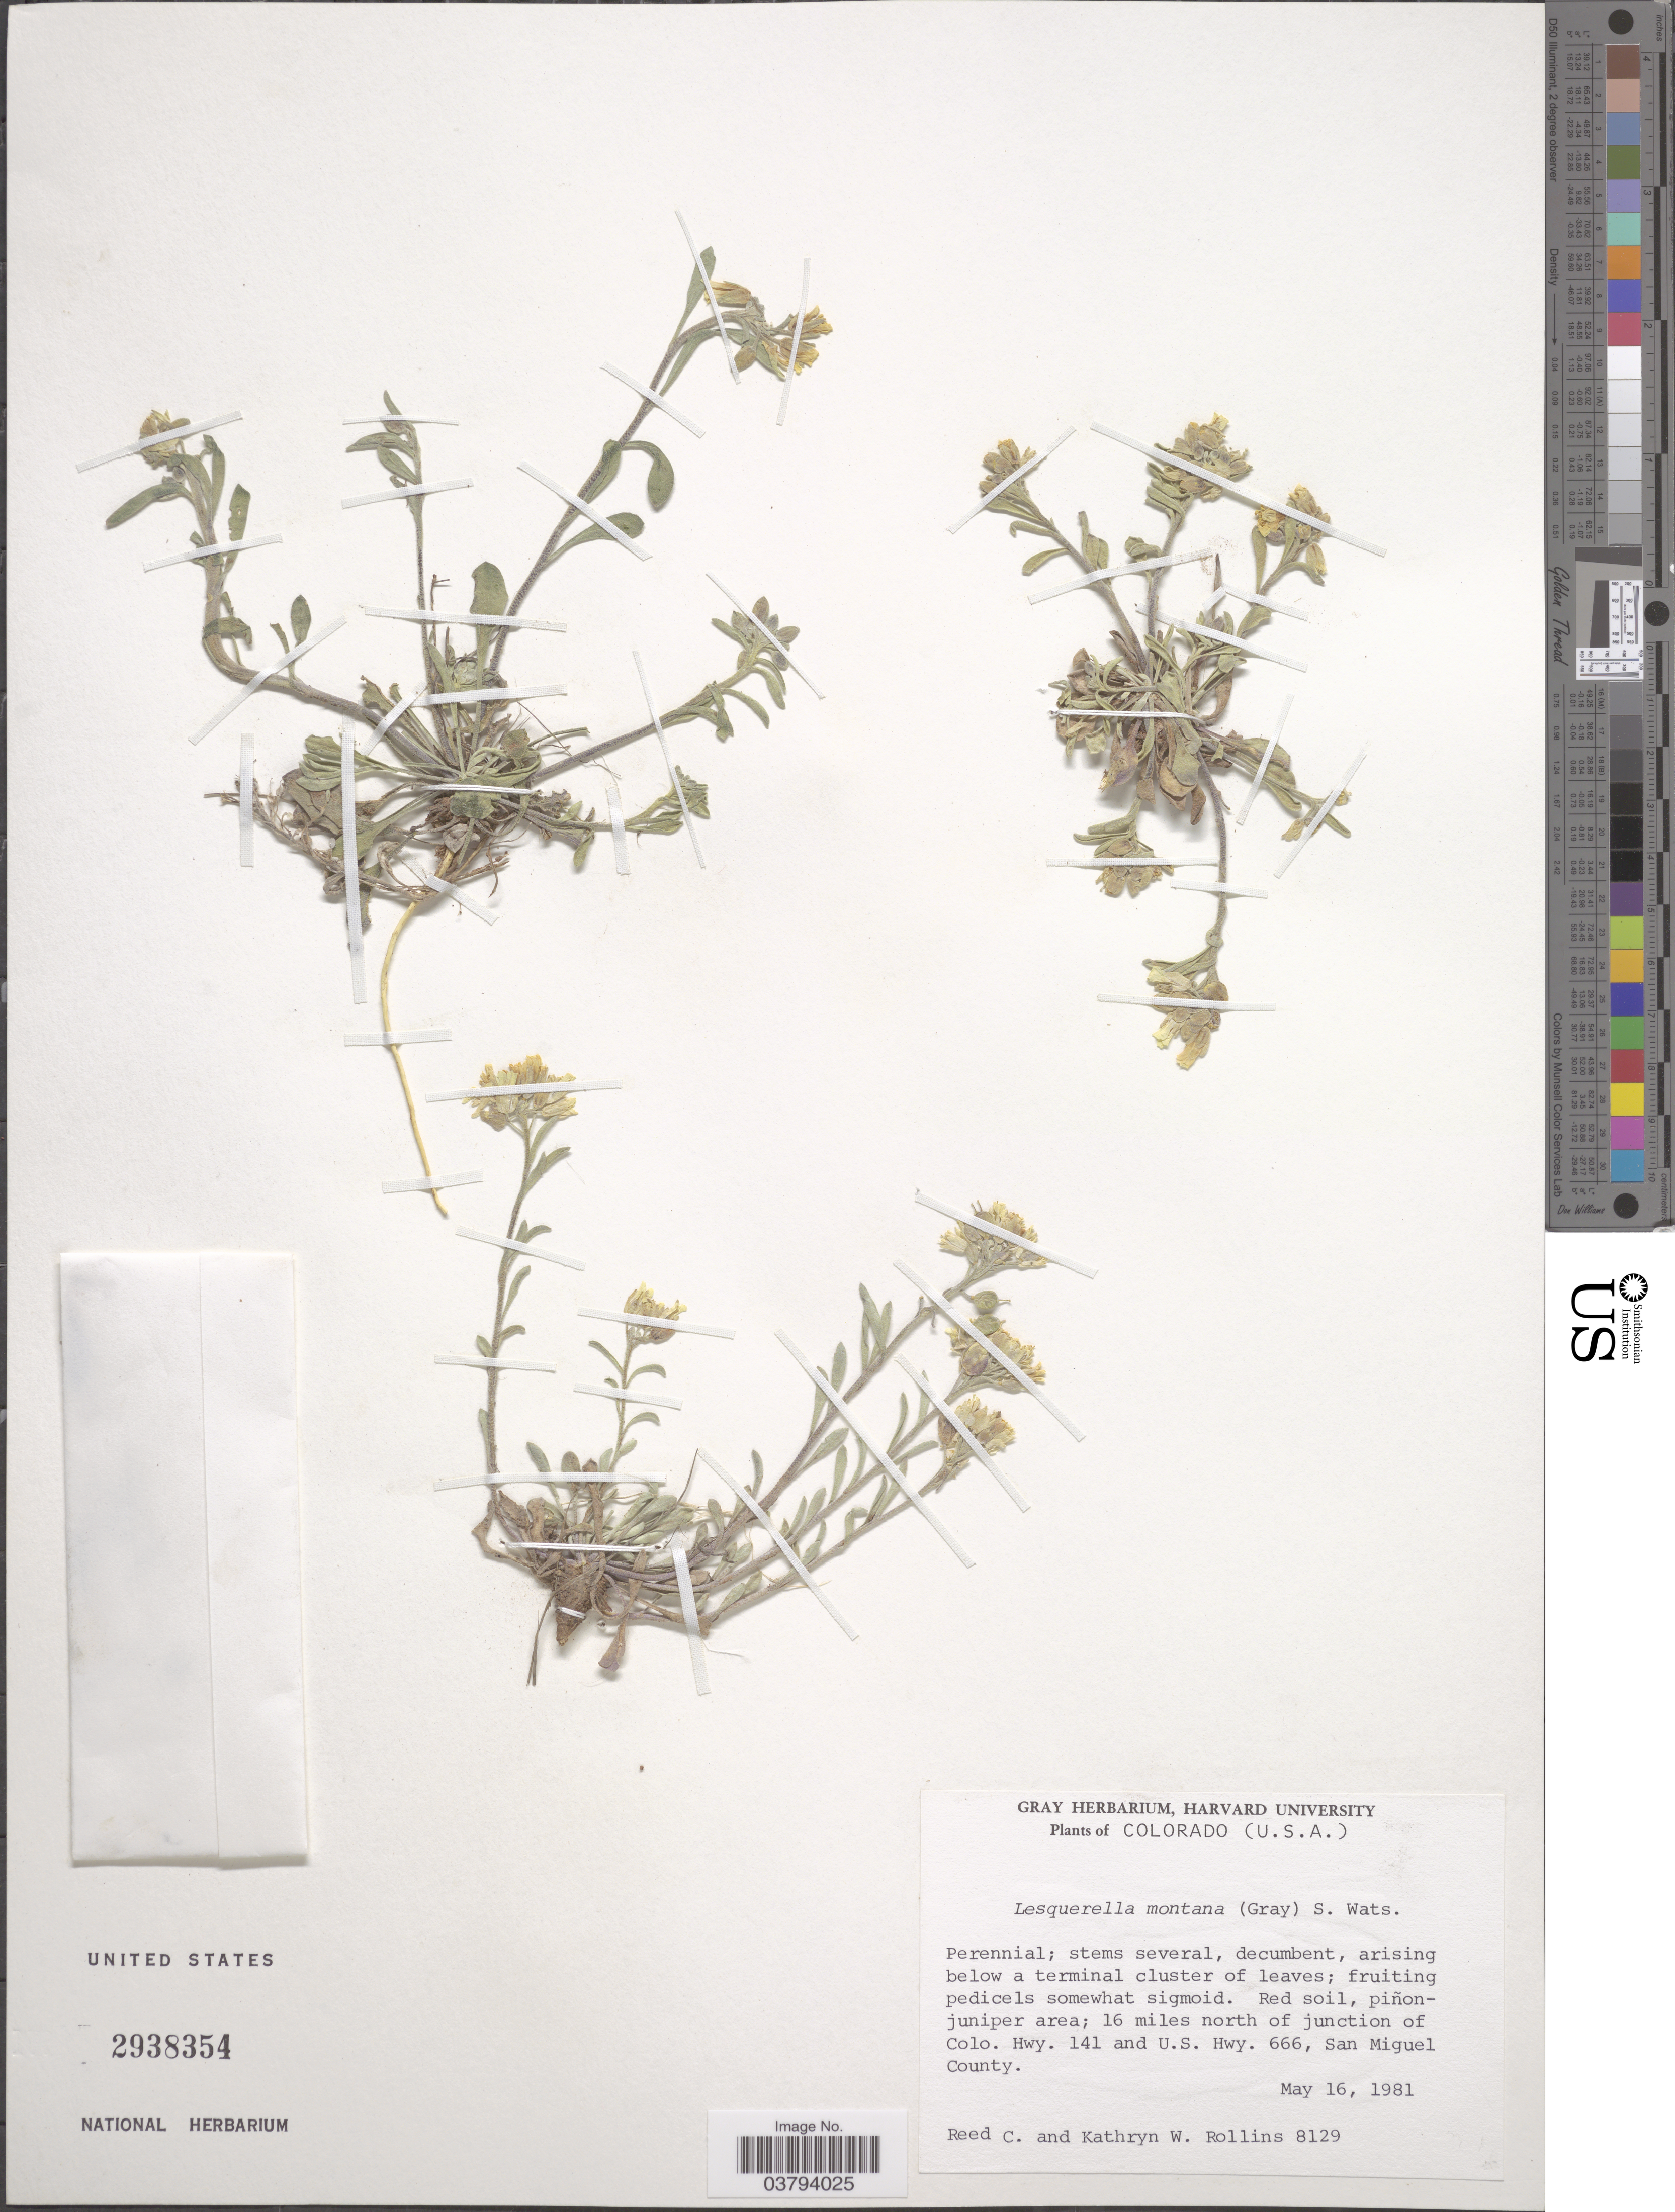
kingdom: Plantae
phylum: Tracheophyta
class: Magnoliopsida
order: Brassicales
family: Brassicaceae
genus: Lesquerella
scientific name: Lesquerella montana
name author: (A. Gray) S. Watson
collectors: R. C. Rollins & K. W. Rollins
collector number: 8129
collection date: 1981-05-16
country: United States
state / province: Colorado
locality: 16 miles north of junction of Colo. Hwy. 141 and U.S. Hwy. 666, San Miguel County.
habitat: pinon-juniper area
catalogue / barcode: US 2938354